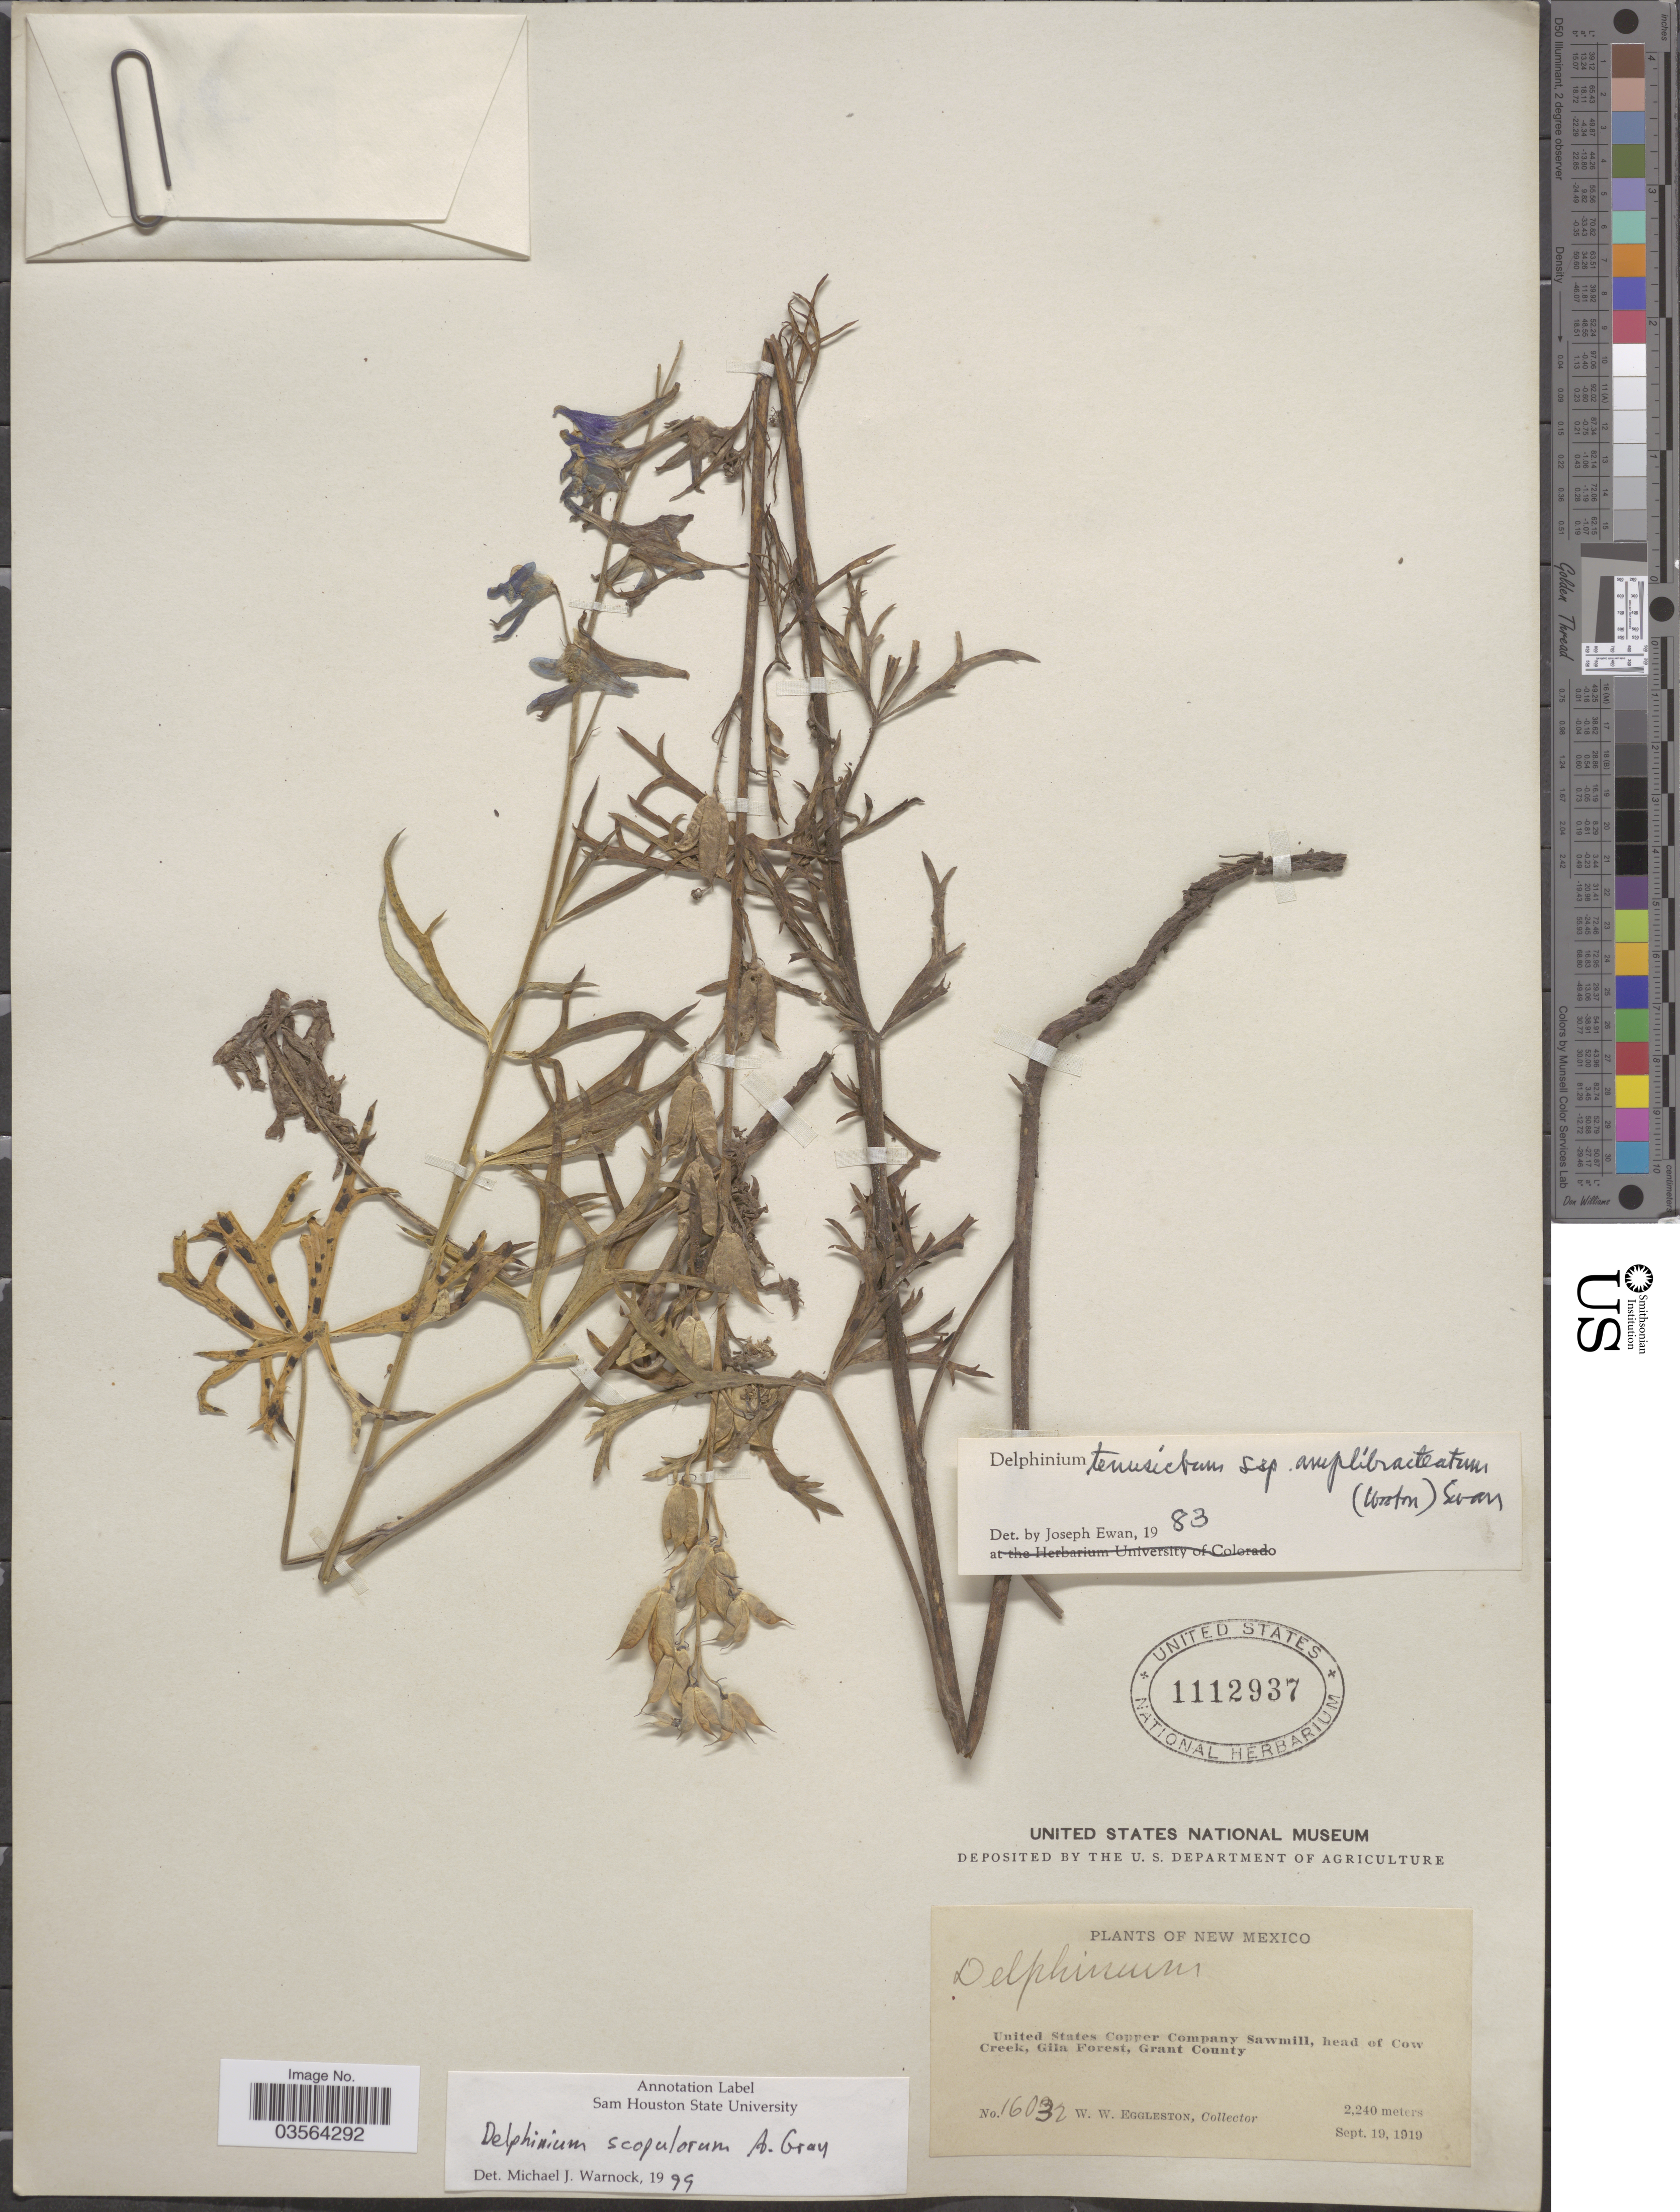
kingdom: Plantae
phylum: Tracheophyta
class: Magnoliopsida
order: Ranunculales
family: Ranunculaceae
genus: Delphinium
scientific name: Delphinium scopulorum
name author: A. Gray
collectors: W. W. Eggleston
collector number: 16032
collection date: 1919-09-19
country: United States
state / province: New Mexico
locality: United States Copper Company Sawmill, head of Cow Creek, Gila Forest, Grant County.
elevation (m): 2240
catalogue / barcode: US 1112937